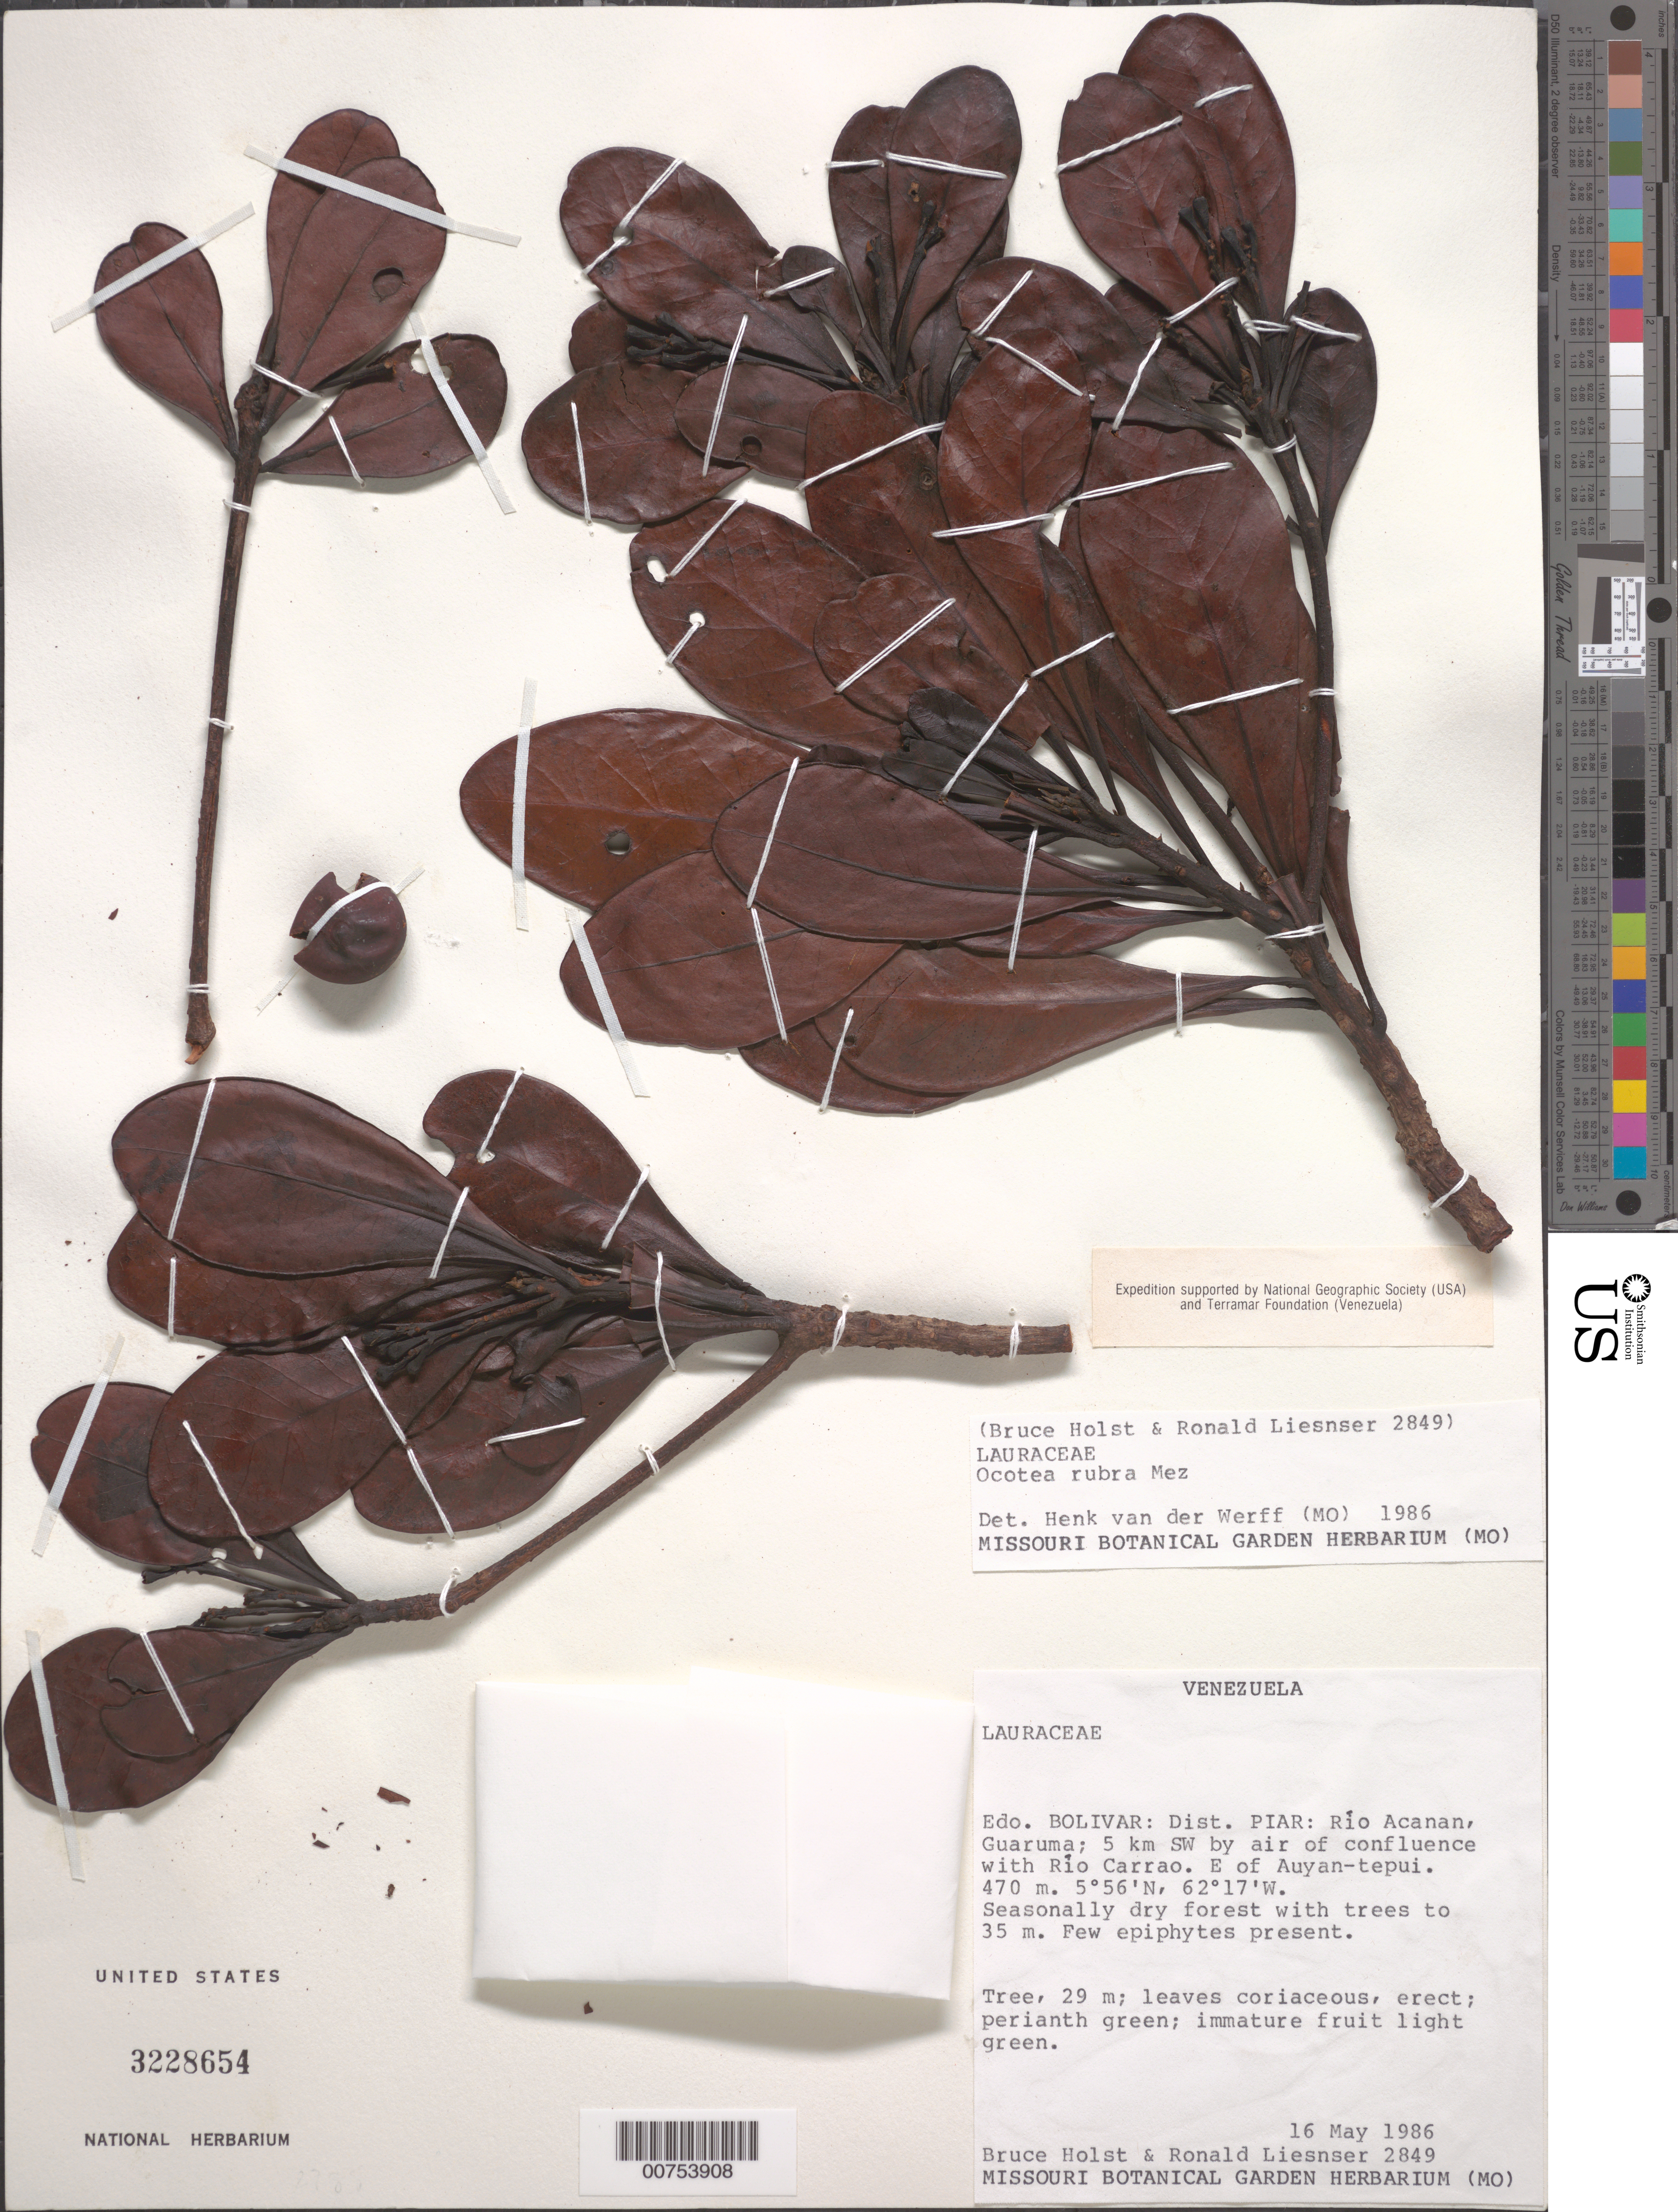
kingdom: Plantae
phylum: Tracheophyta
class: Magnoliopsida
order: Laurales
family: Lauraceae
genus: Ocotea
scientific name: Ocotea rubra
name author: Mez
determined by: van der Werff, H., (MO), Missouri Botanical Garden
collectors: B. Holst & R. L. Liesner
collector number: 2849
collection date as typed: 16-May-86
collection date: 1986-05-16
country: Venezuela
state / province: Bolívar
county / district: Piar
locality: Río Acanan, Guaruma, 5 km by air SW of confl with Río Carrao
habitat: Seasonally dry forest with trees to 35 m; few epiphytes present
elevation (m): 470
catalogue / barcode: US 3228654